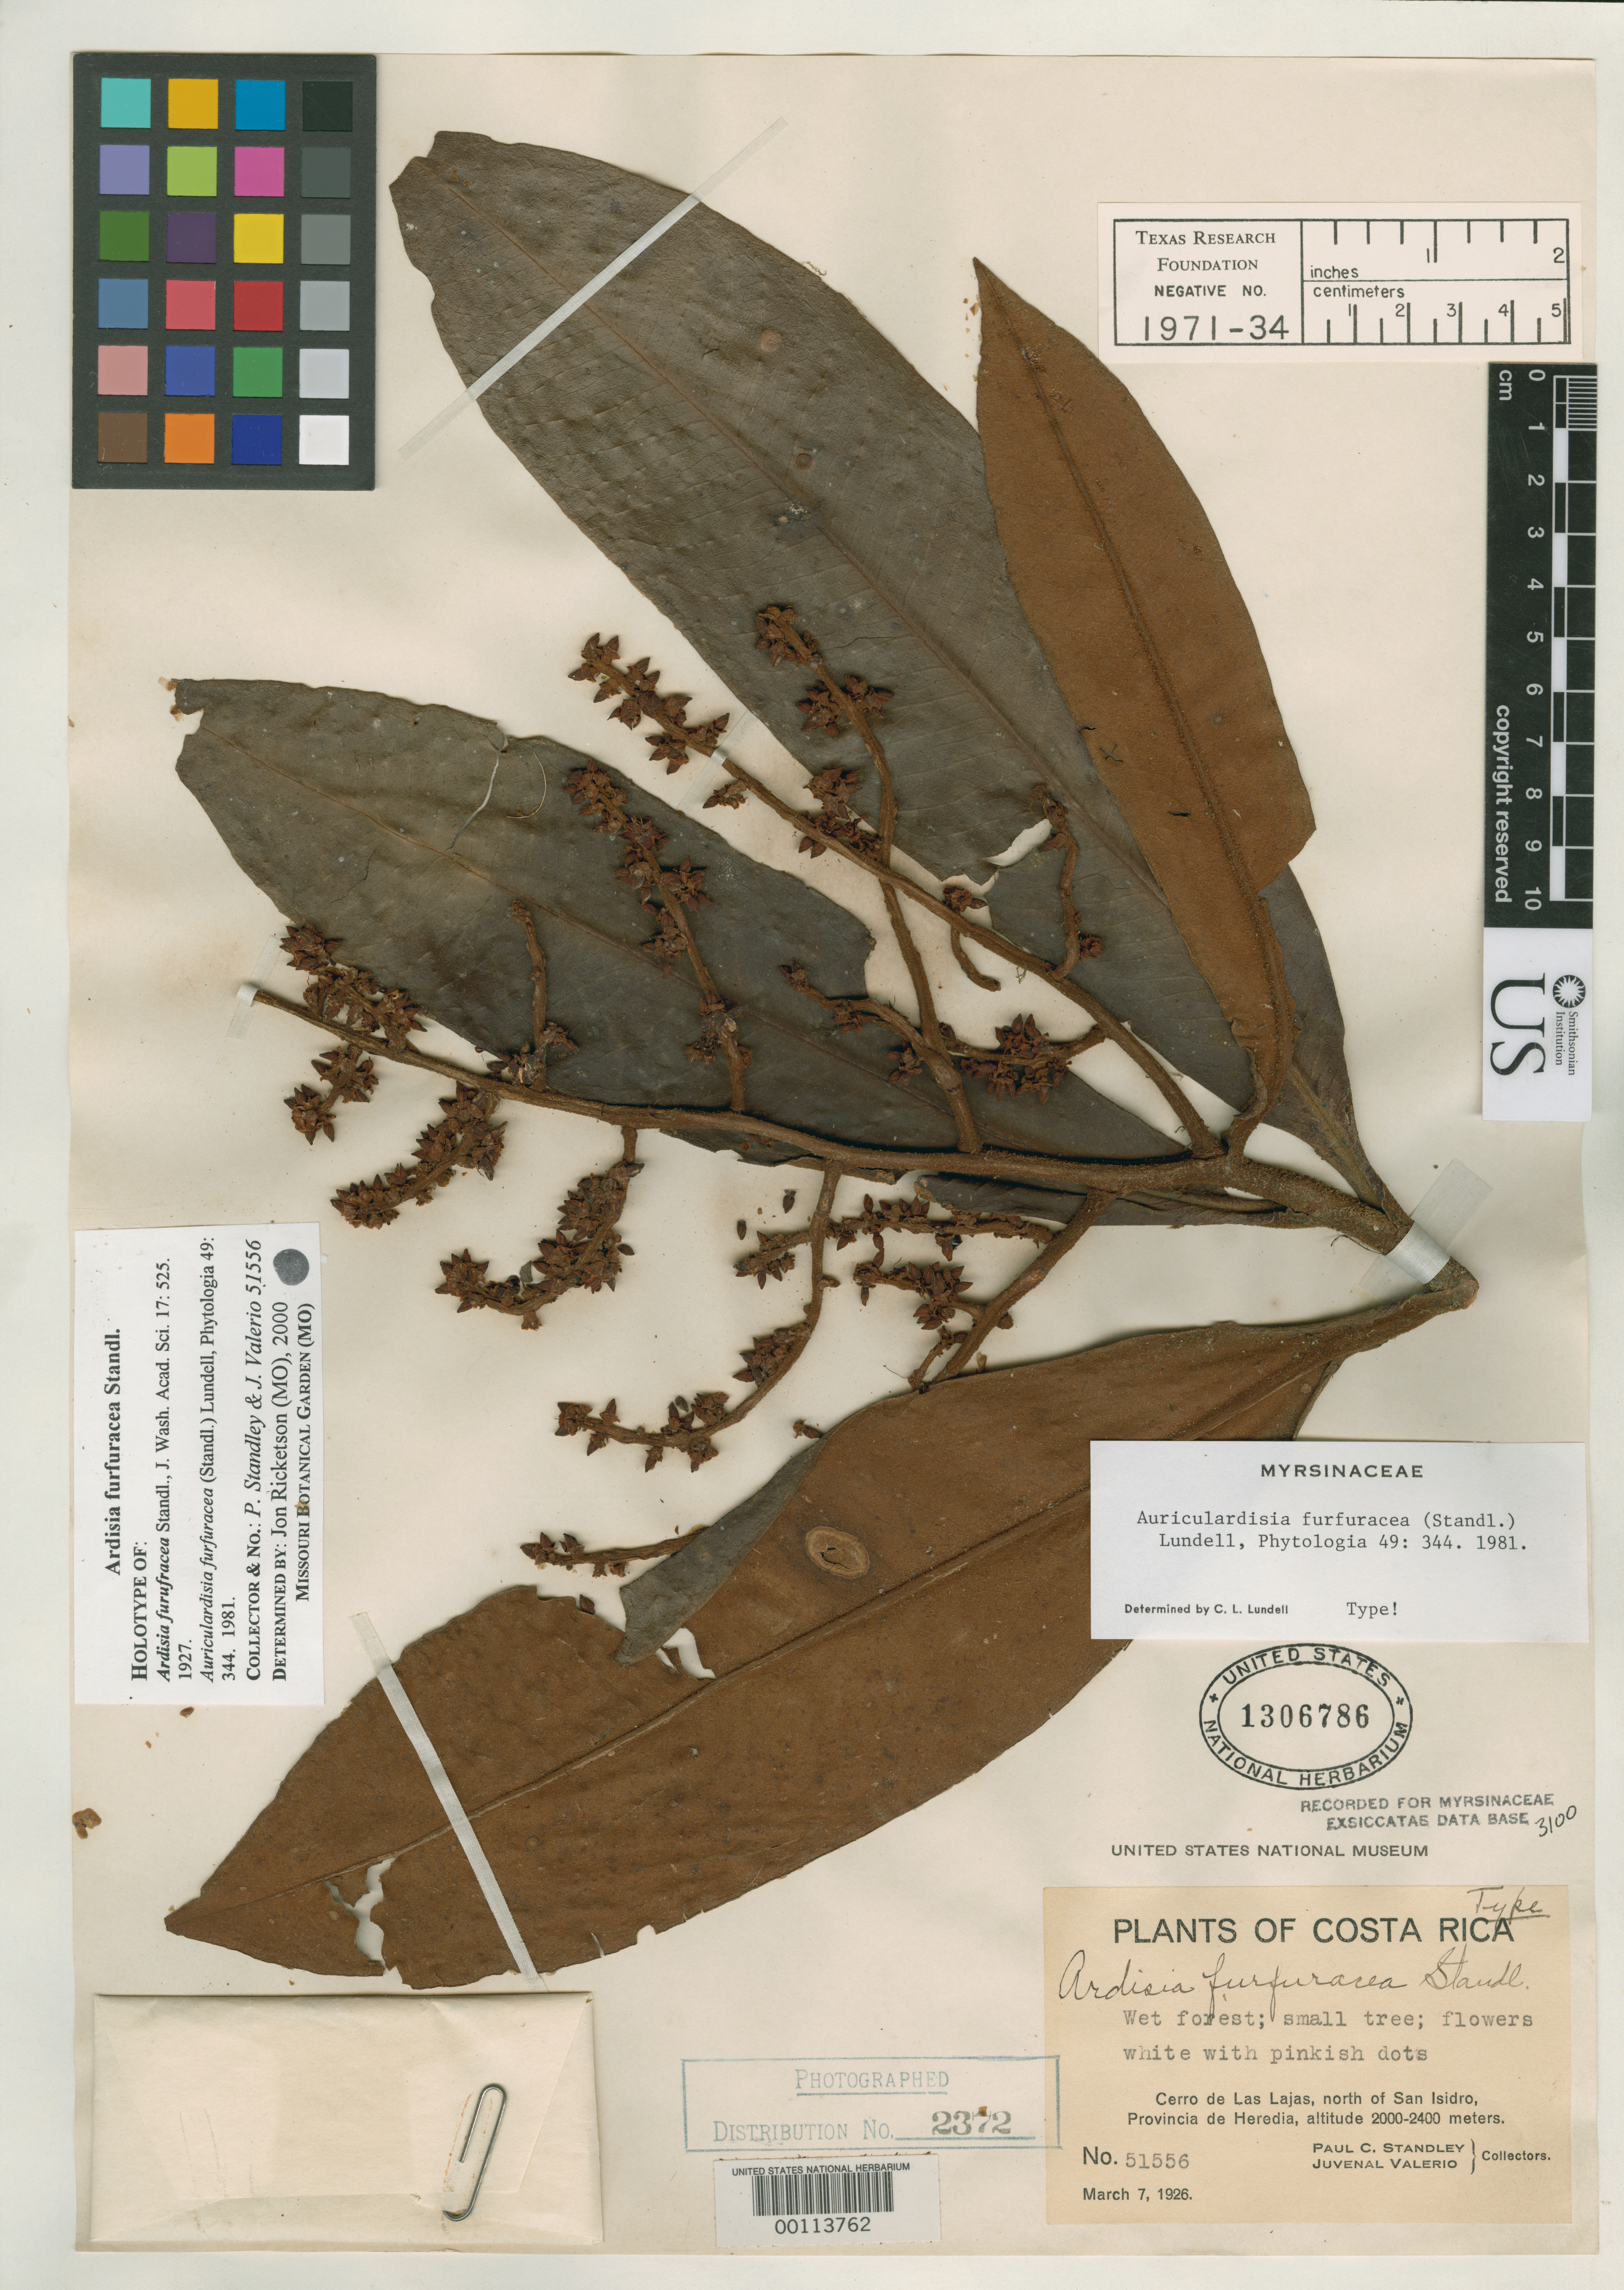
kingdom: Plantae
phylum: Tracheophyta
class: Magnoliopsida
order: Ericales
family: Primulaceae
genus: Ardisia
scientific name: Ardisia furfuracea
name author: Standl.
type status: Holotype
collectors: P. C. Standley & J. Valerio R.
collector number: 51556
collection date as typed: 07 Mar 1926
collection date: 1926-03-07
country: Costa Rica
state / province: Heredia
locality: Cerro de Las Lajas, N of San Isidro.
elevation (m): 2300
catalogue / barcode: US 1306786